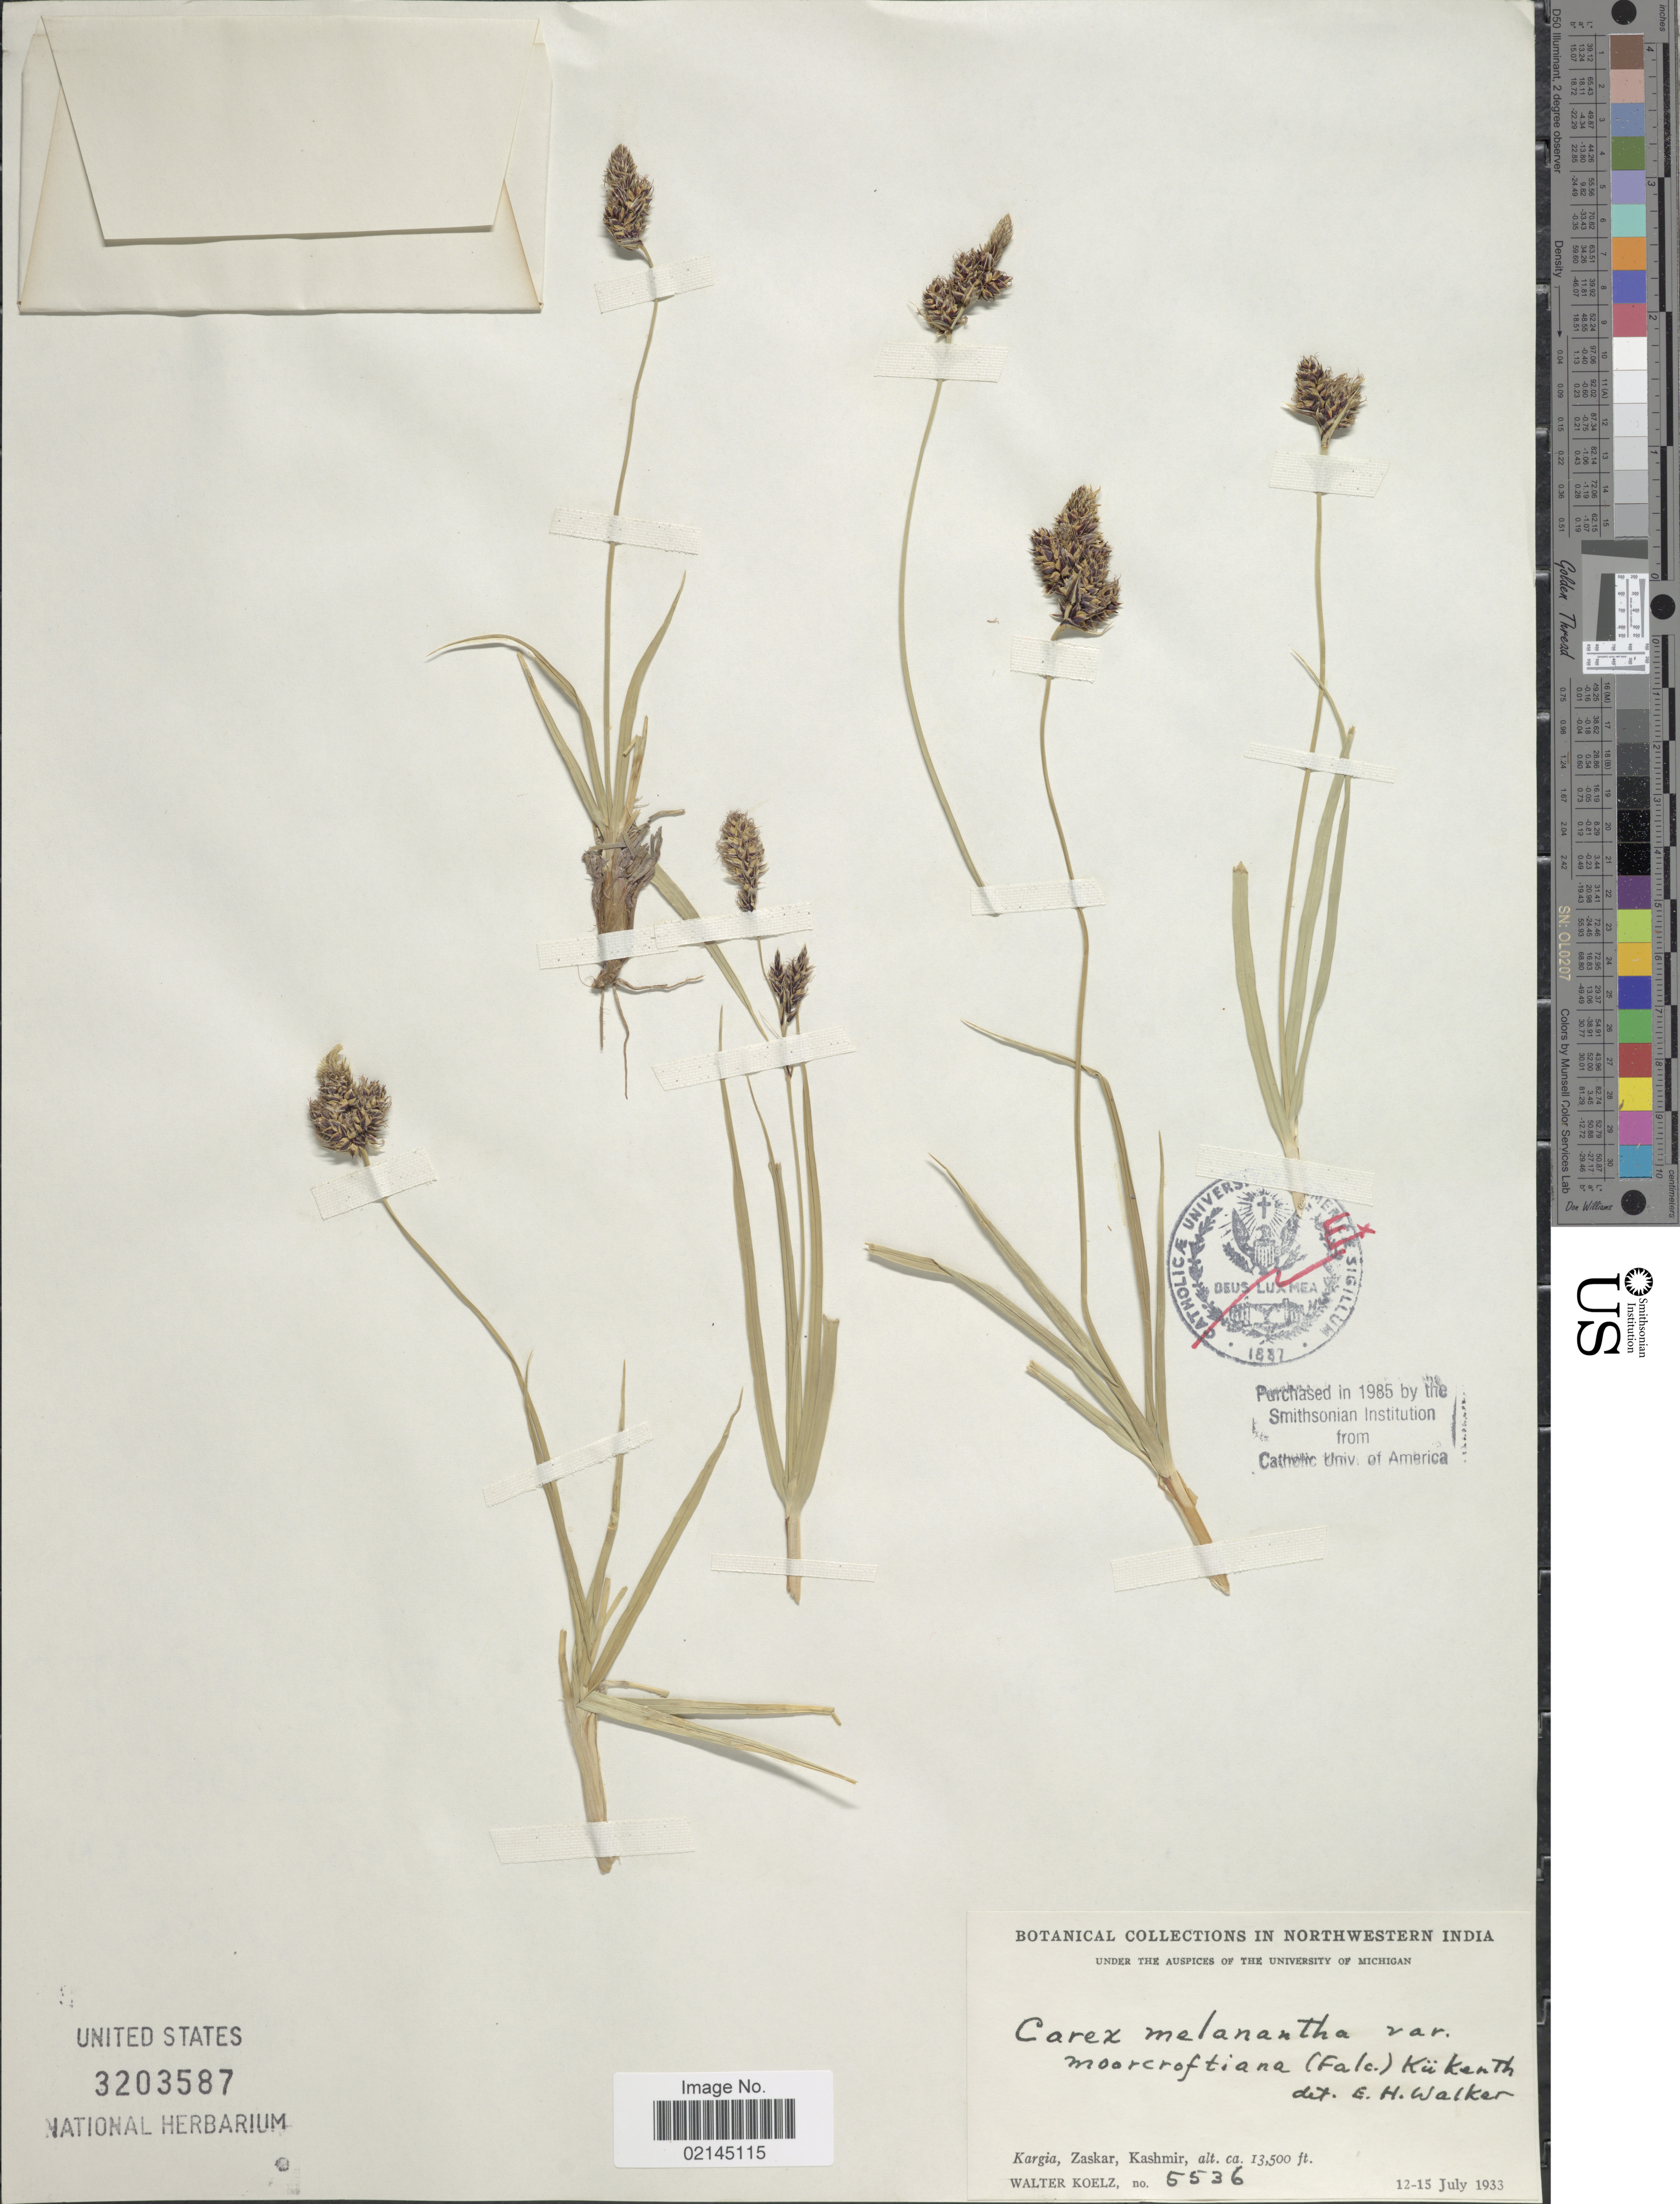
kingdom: Plantae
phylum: Tracheophyta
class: Liliopsida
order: Poales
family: Cyperaceae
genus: Carex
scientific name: Carex melanantha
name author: C.A. Mey.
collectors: W. N. Koelz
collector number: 5536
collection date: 1933-07-12/1933-07-15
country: India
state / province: Jammu and Kashmir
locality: Northwestern India, Karhia, Zaskar, Kashmir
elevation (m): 4115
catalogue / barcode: US 3203587